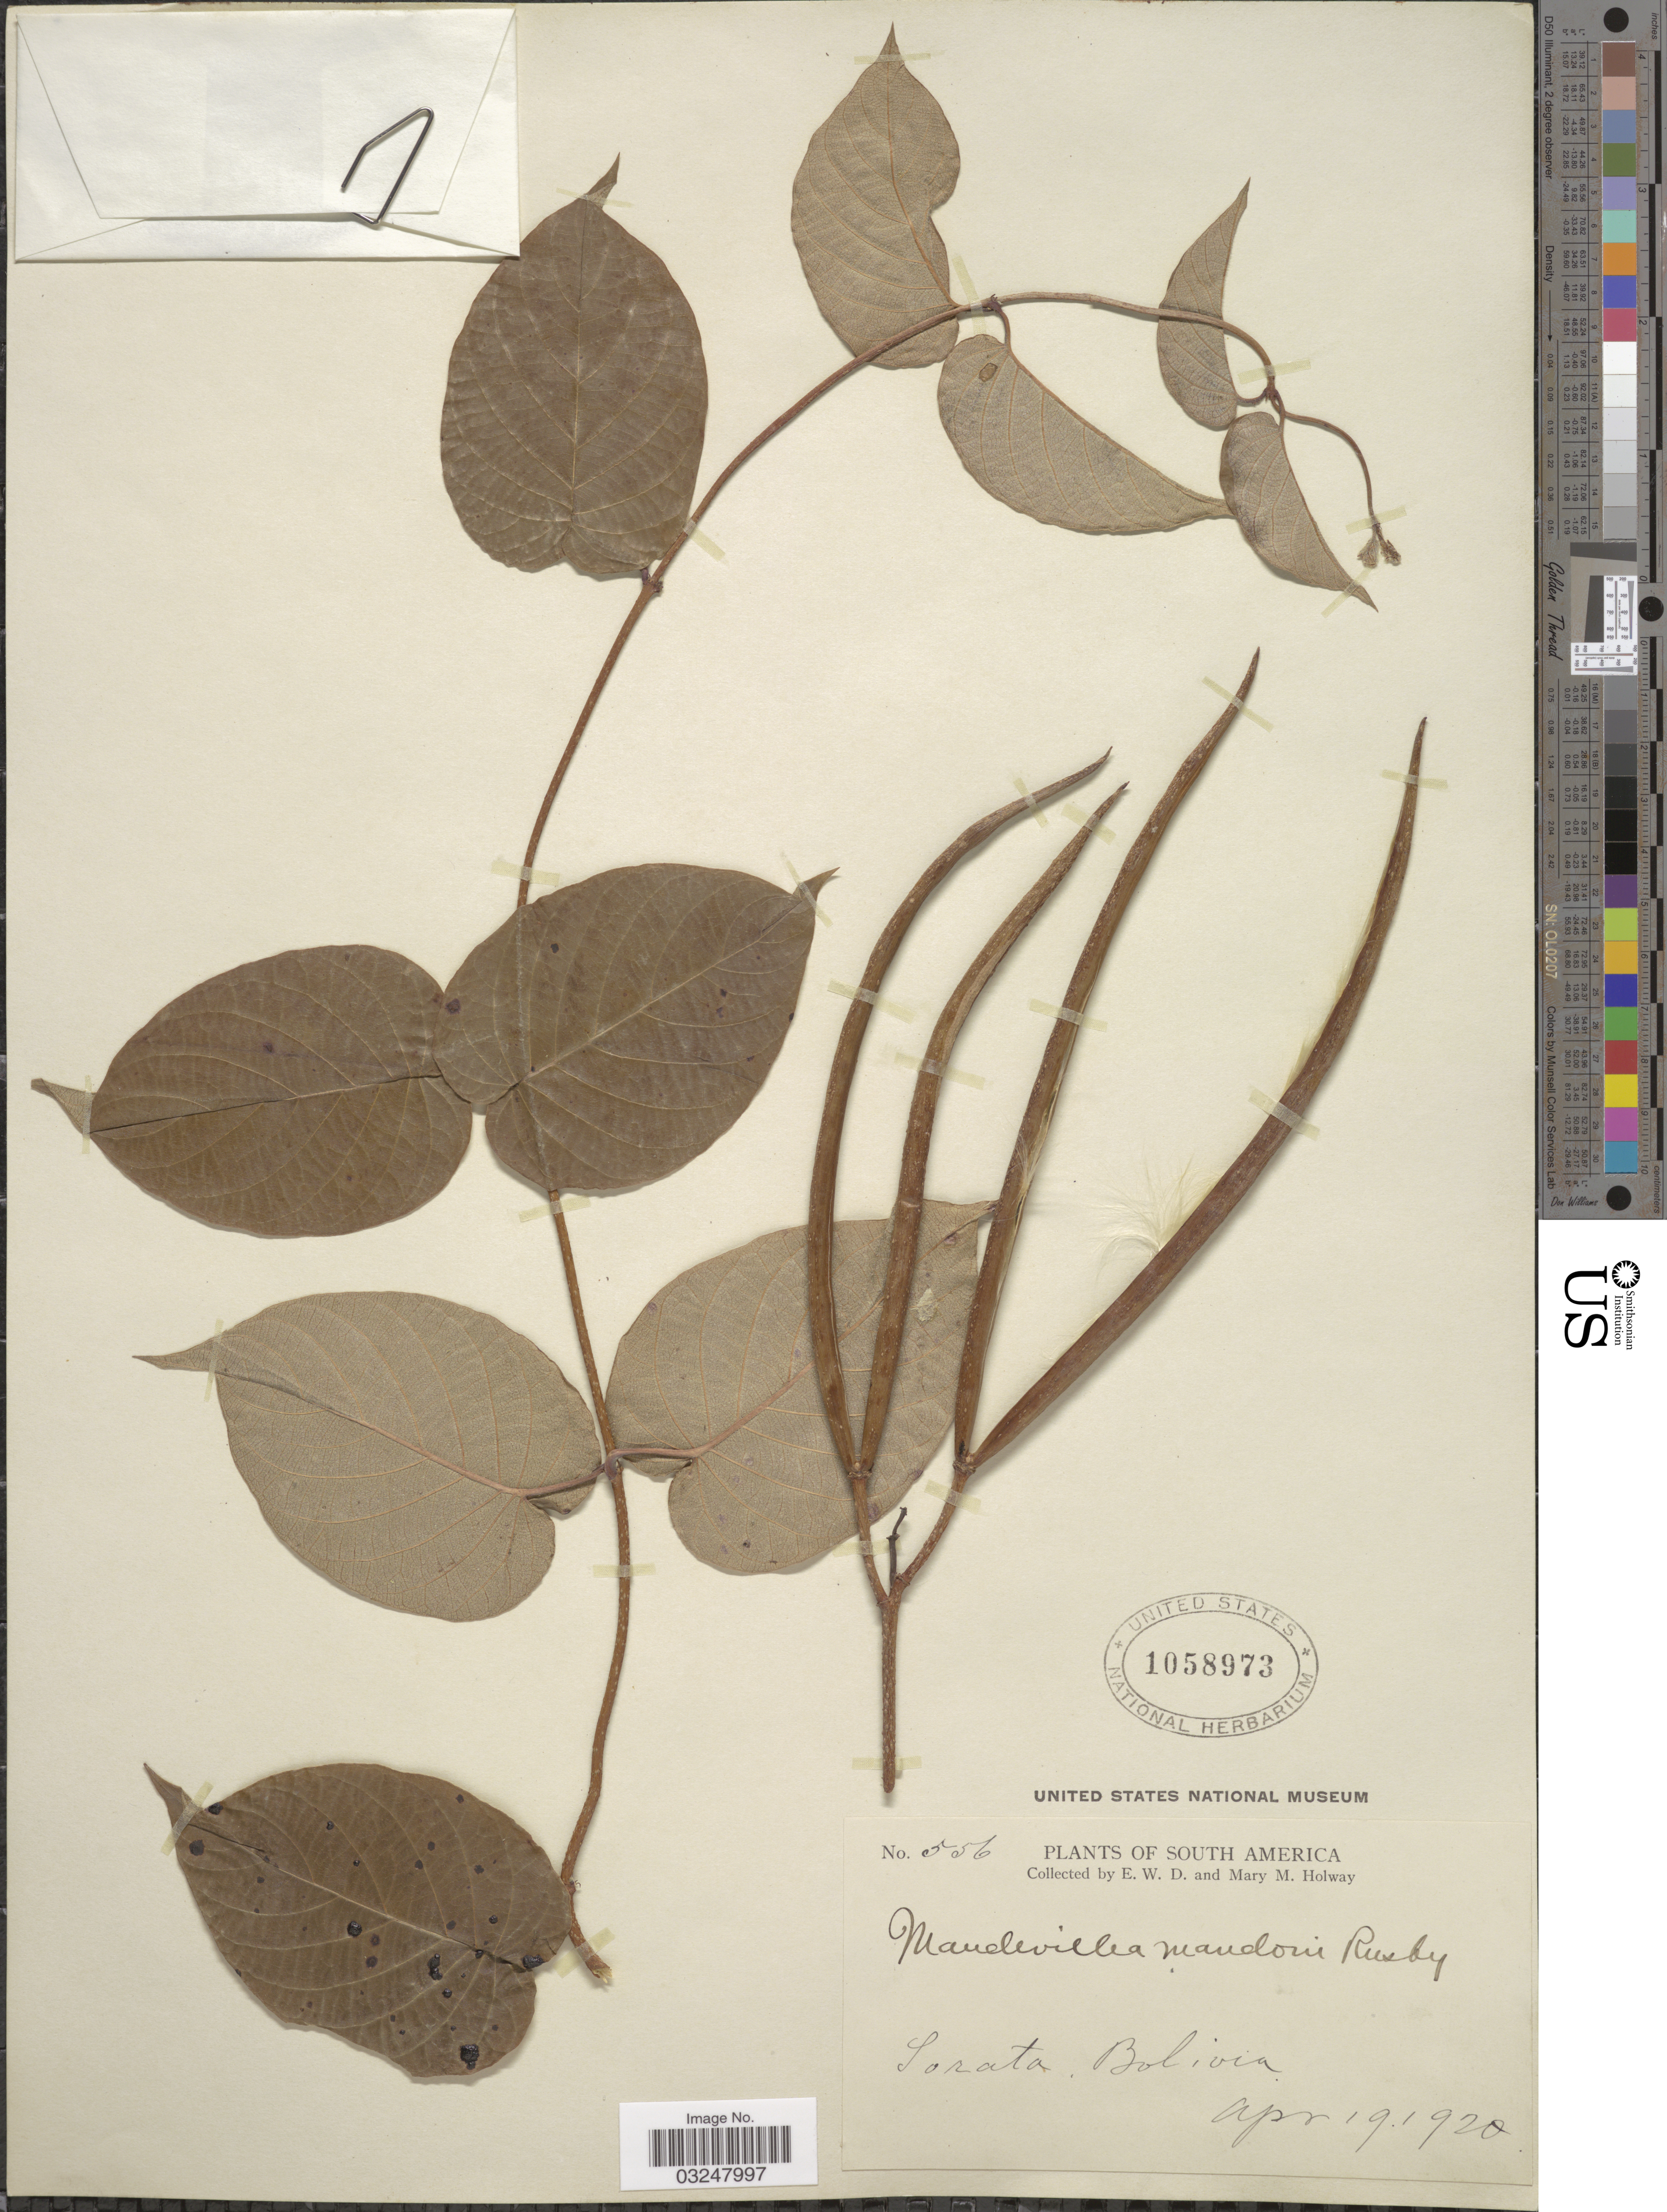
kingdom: Plantae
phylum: Tracheophyta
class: Magnoliopsida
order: Gentianales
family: Apocynaceae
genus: Mandevilla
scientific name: Mandevilla pentlandiana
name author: (DC.) Woodson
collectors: E. W. D. Holway & M. M. Holway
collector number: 556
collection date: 1920-04-19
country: Bolivia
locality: Sorata, Bolivia.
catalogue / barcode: US 1058973